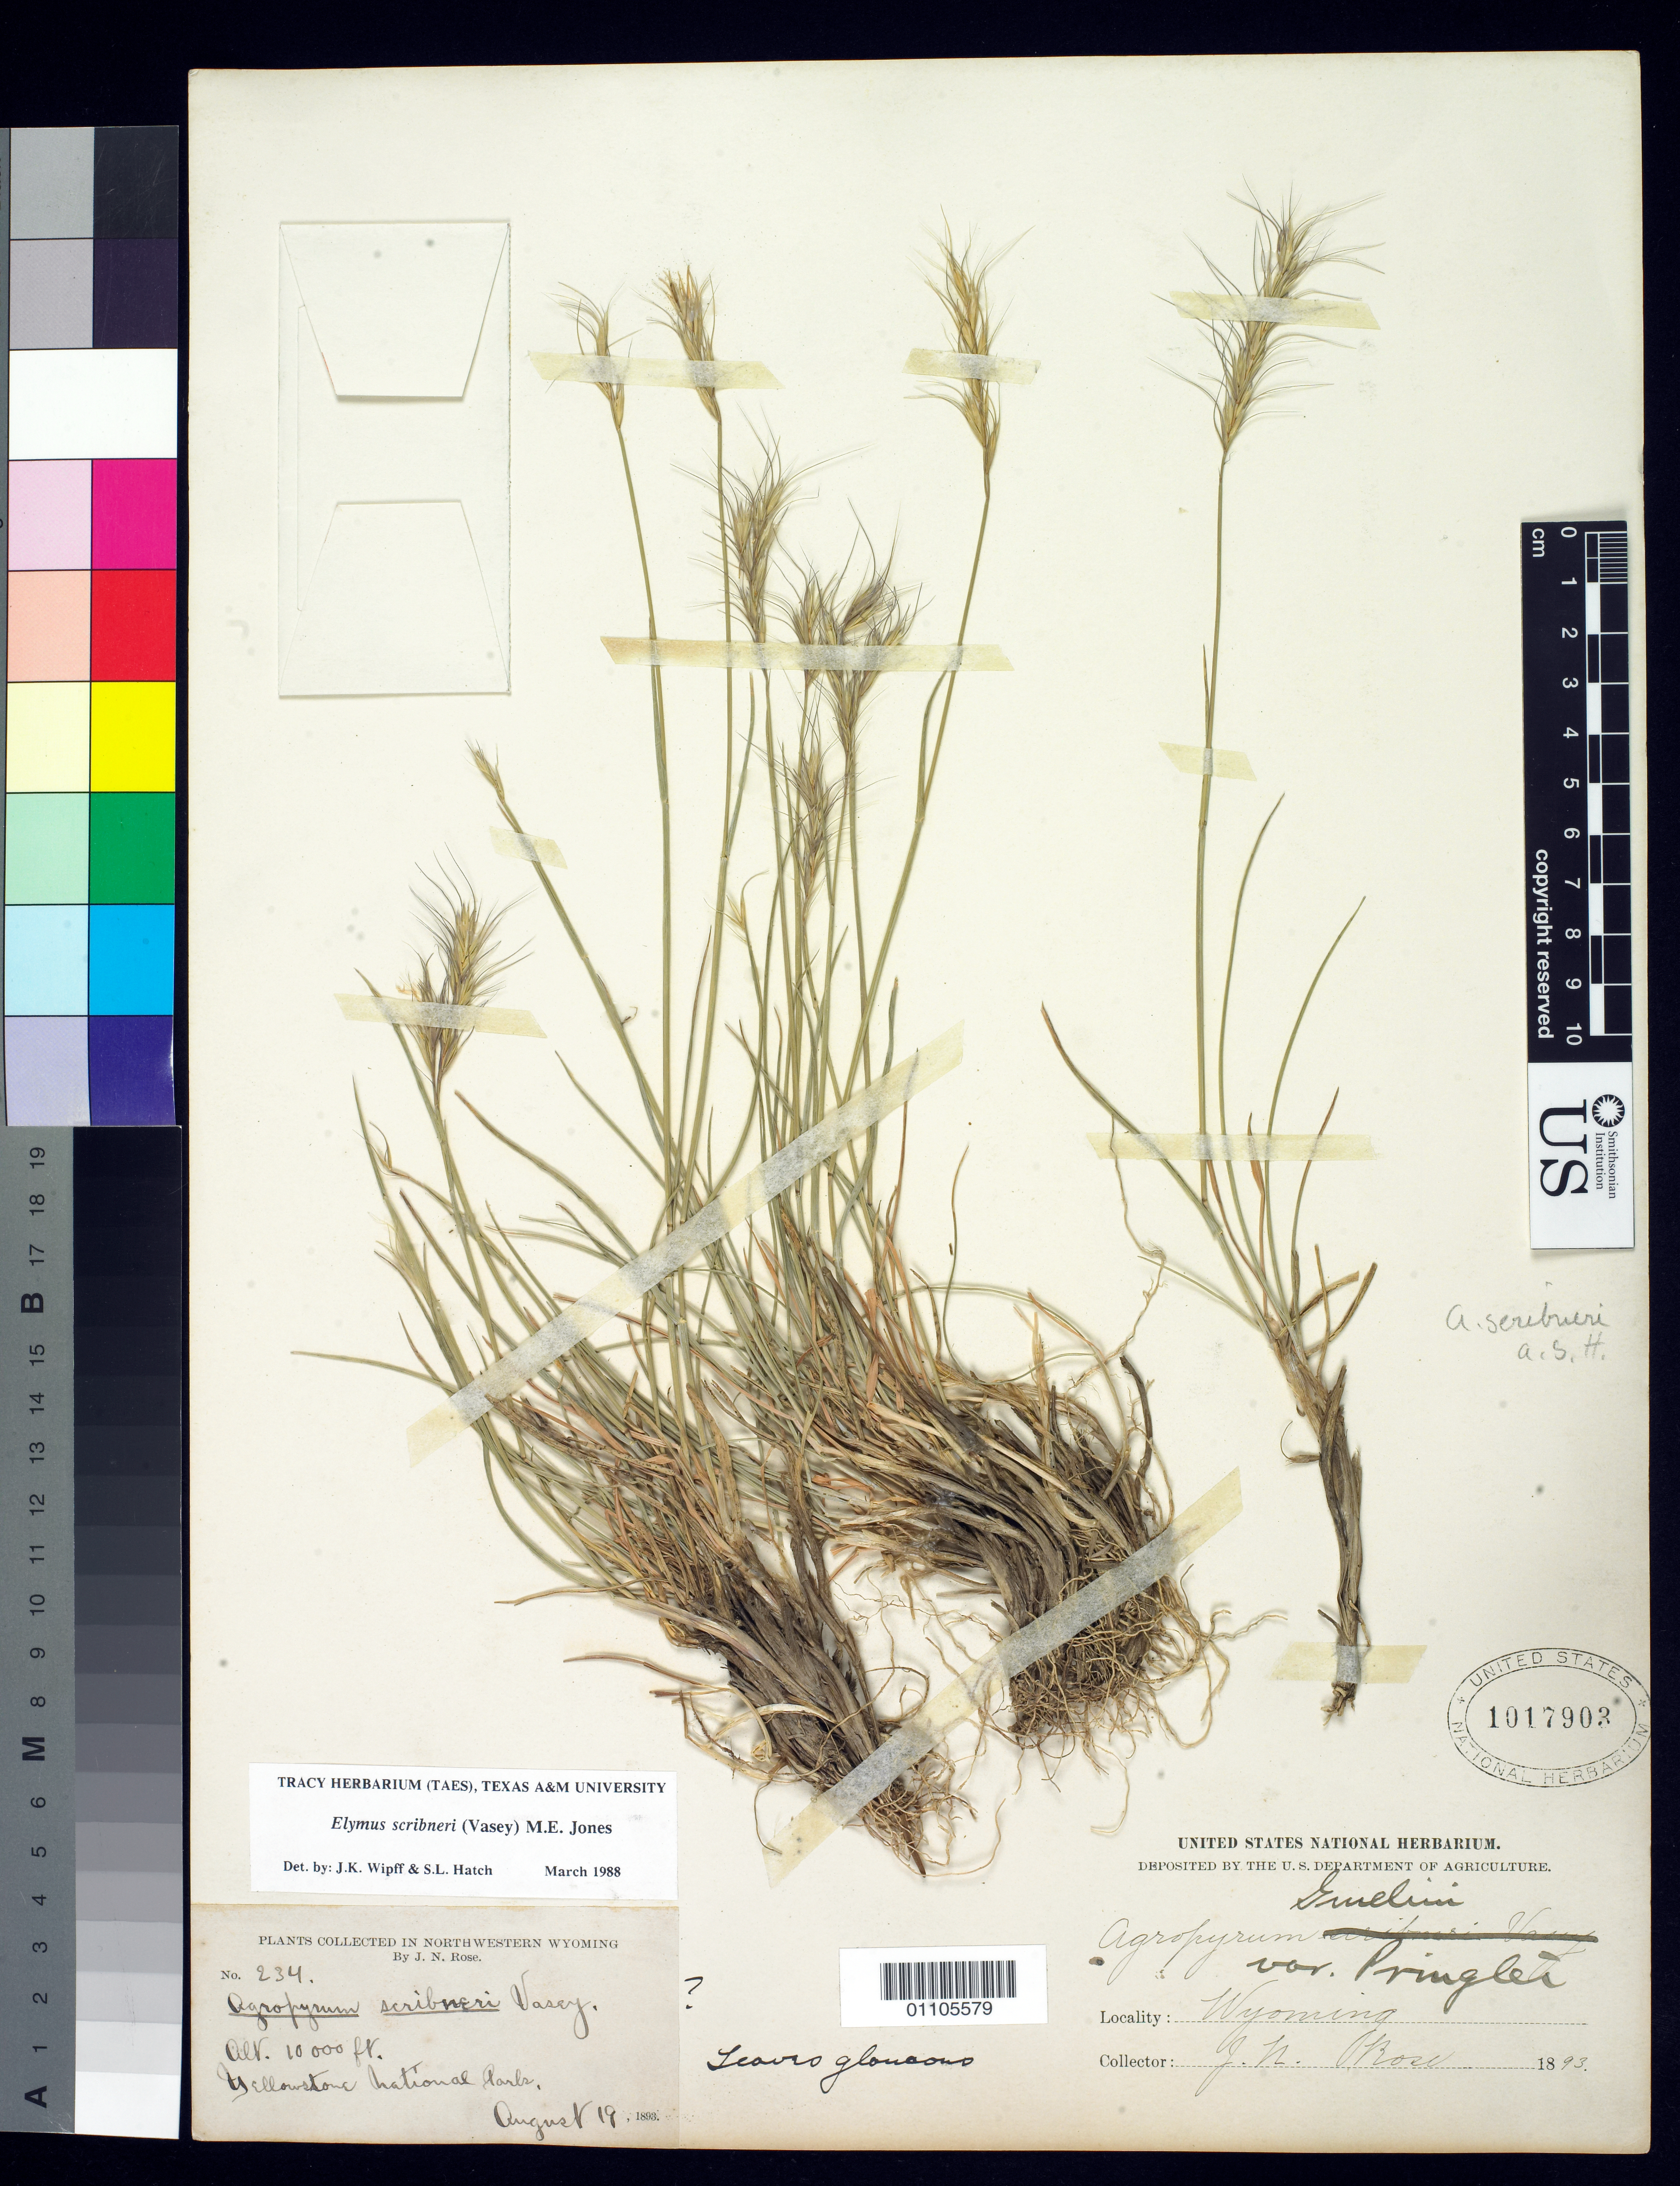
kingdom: Plantae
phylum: Tracheophyta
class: Liliopsida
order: Poales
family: Poaceae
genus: Agropyron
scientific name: Agropyron gmelinii var. pringlei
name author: Scribn. & J.G. Sm.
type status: Syntype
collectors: J. N. Rose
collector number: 234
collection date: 1893-08-19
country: United States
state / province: Wyoming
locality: Yellowstone National Park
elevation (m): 3048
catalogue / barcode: US 1017903